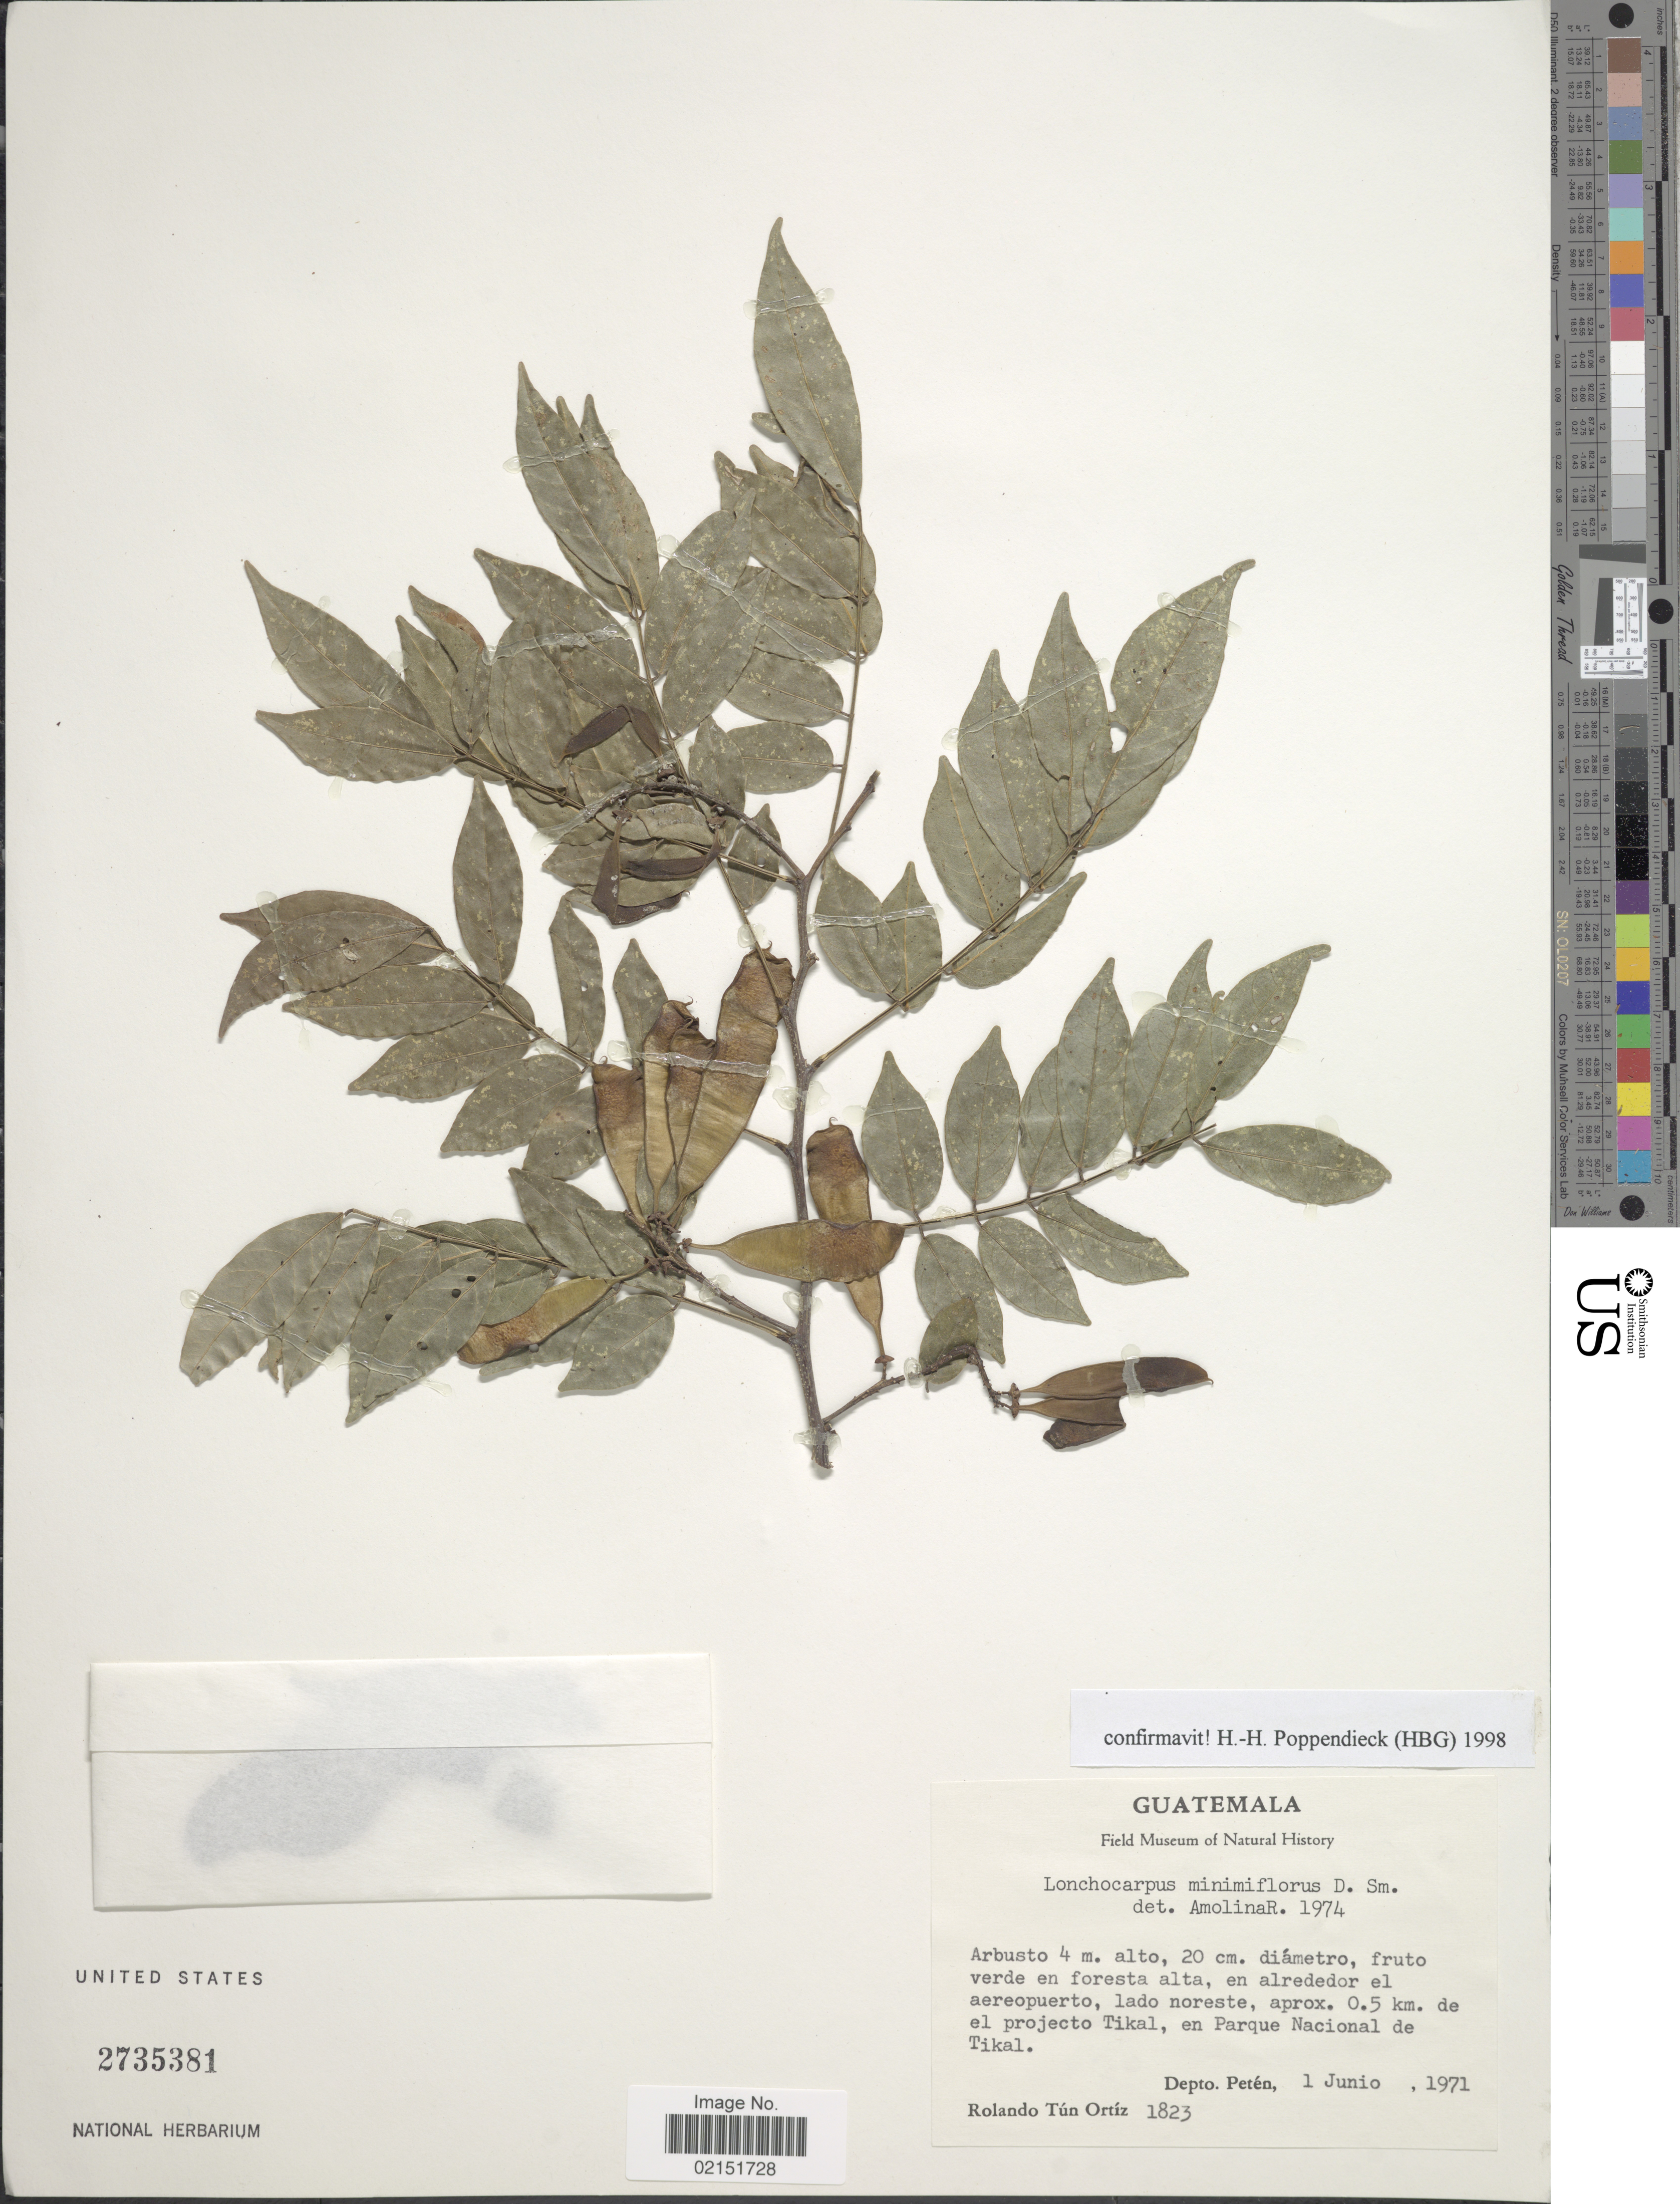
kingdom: Plantae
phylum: Tracheophyta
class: Magnoliopsida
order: Fabales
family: Fabaceae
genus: Lonchocarpus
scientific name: Lonchocarpus minimiflorus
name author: Donn. Sm.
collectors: R. T. Ortíz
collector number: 1823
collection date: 1971-06-01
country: Guatemala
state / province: El Petén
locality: En alrededor el aeropuerto, lado noreste, aprox. 0.5 km. de el projecto Tikal, en Parque Nacional de Tikal, Depto. Peten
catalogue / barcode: US 2735381